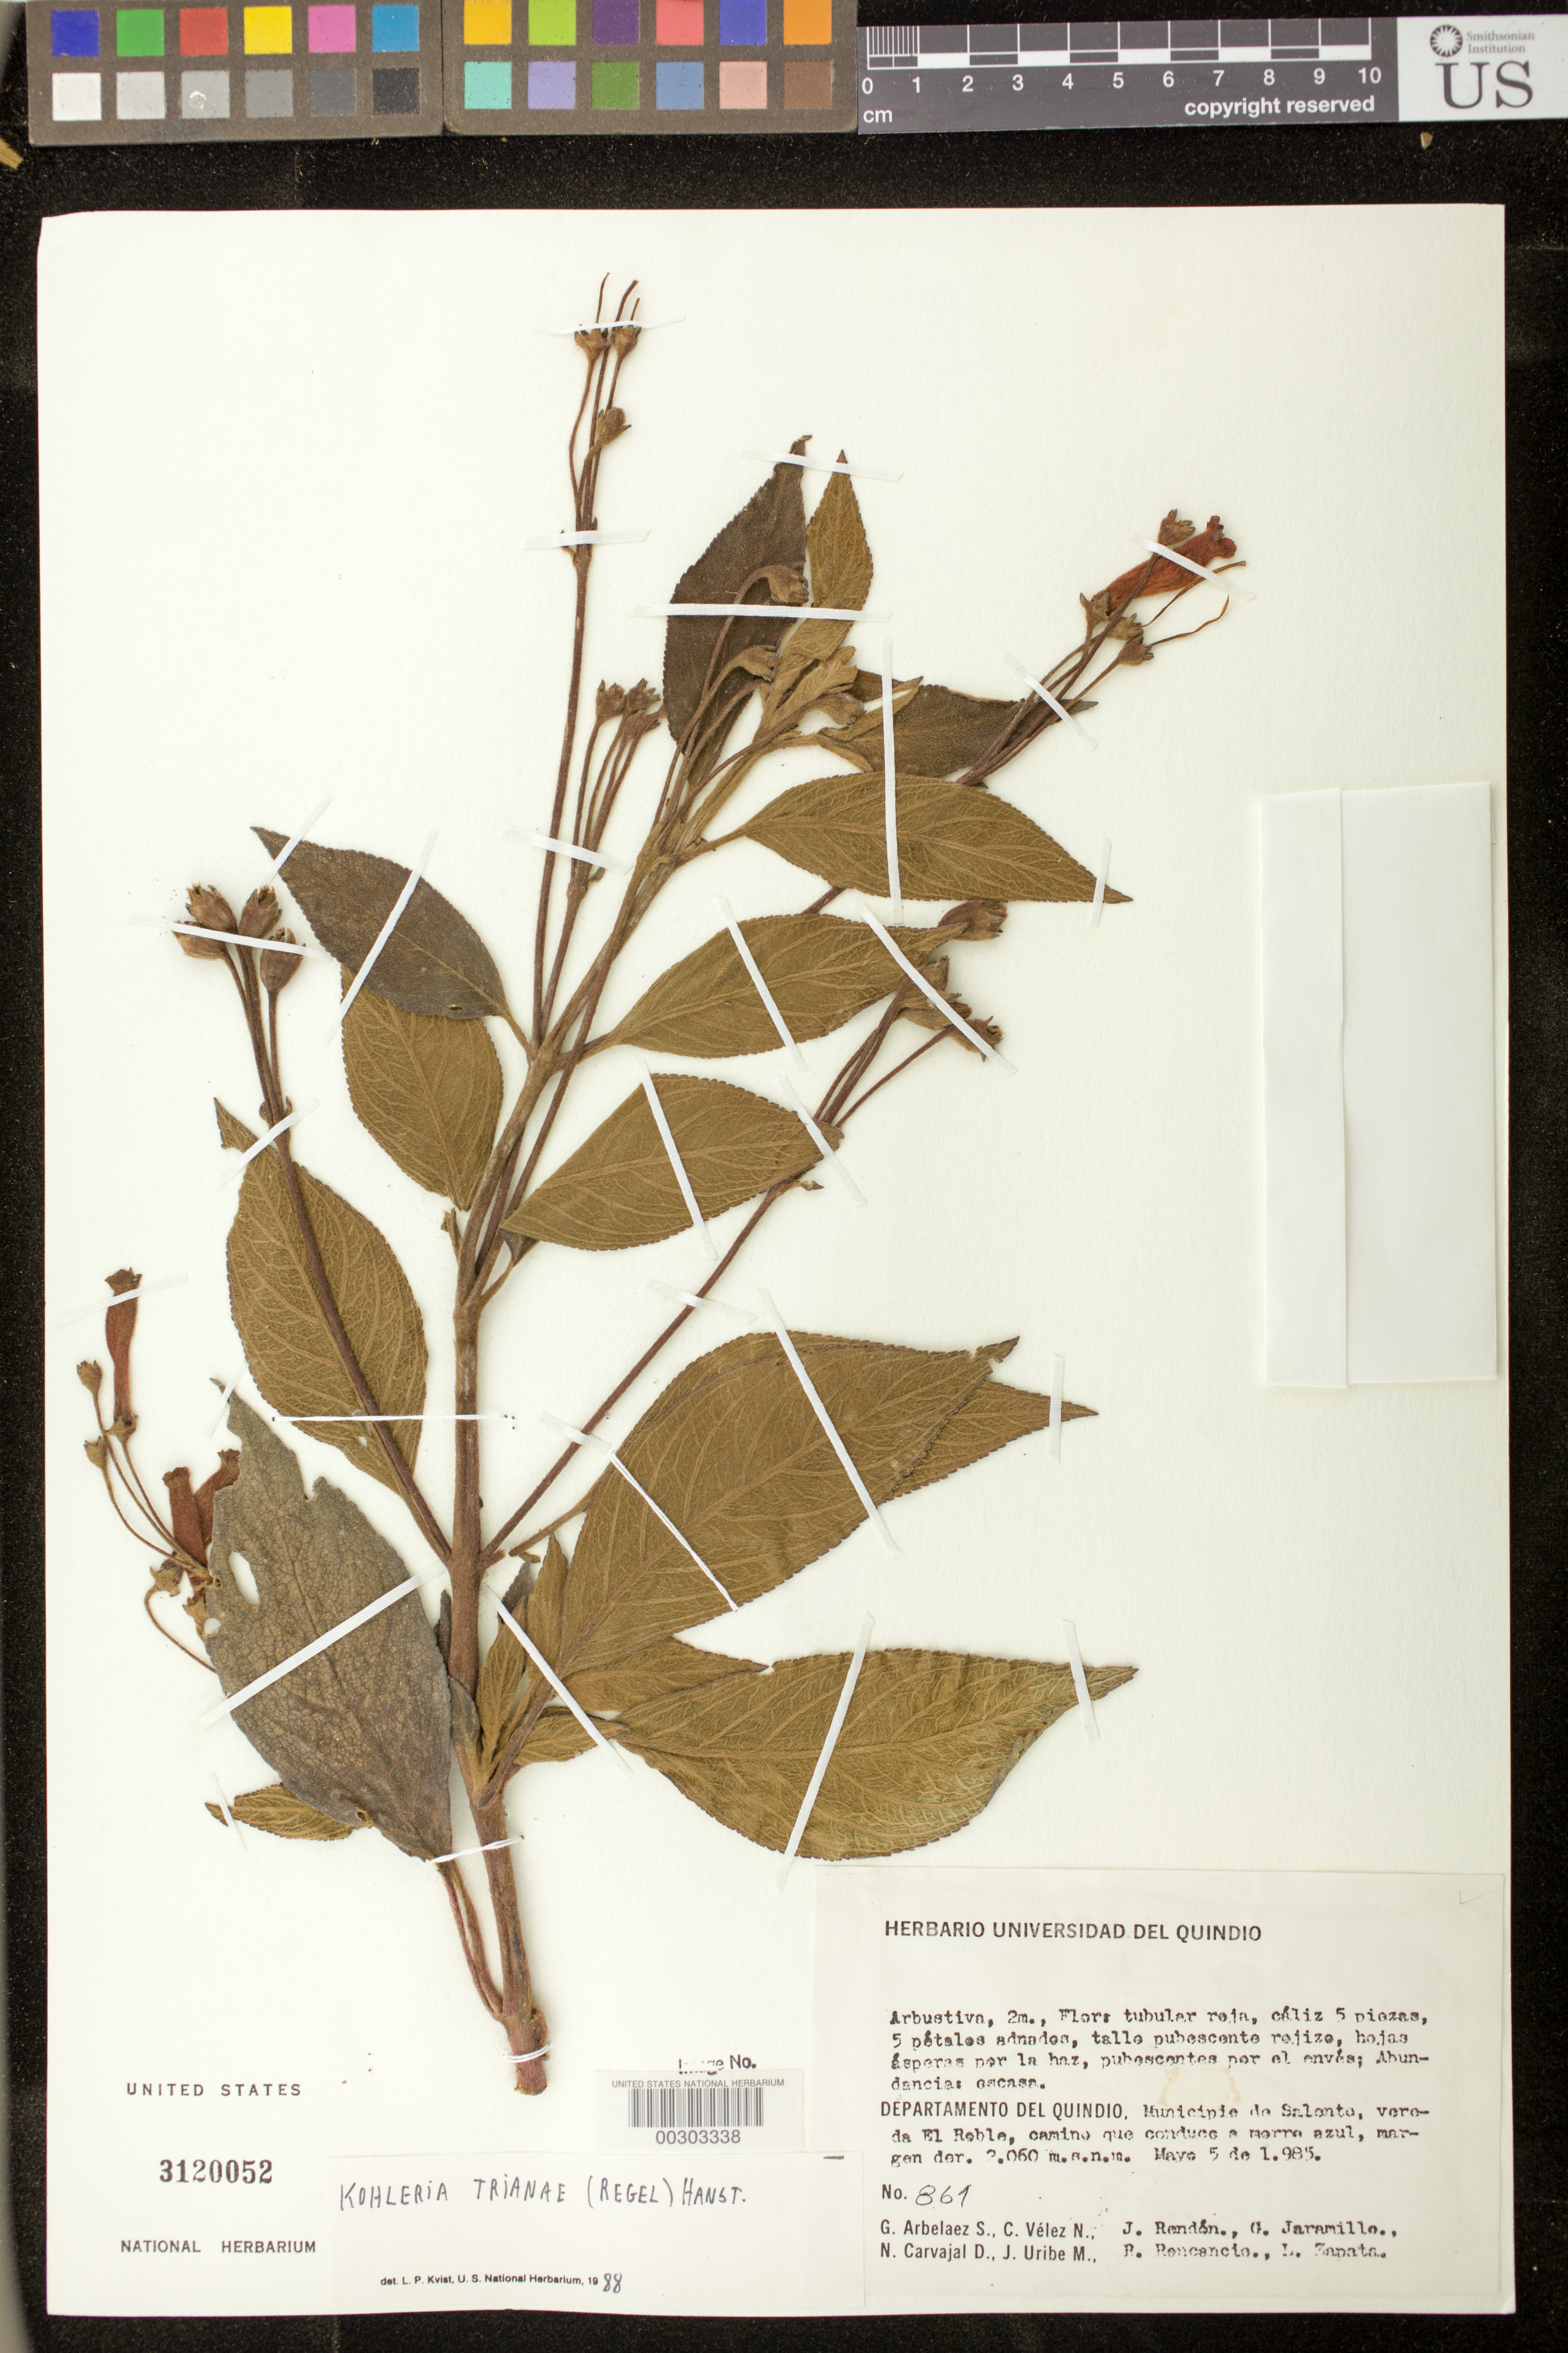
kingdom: Plantae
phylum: Tracheophyta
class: Magnoliopsida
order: Lamiales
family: Gesneriaceae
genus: Kohleria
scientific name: Kohleria trianae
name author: (Regel) Hanst.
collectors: G. Arbelaez S., C. Vélez N., N. Carvajal D., J. Uribe M., J. Renden & et al.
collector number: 861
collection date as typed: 05 May 1985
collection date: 1985-05-05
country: Colombia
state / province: Quindío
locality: Mun. of Salento, vereda El Roble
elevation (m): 2060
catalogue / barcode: US 3120052